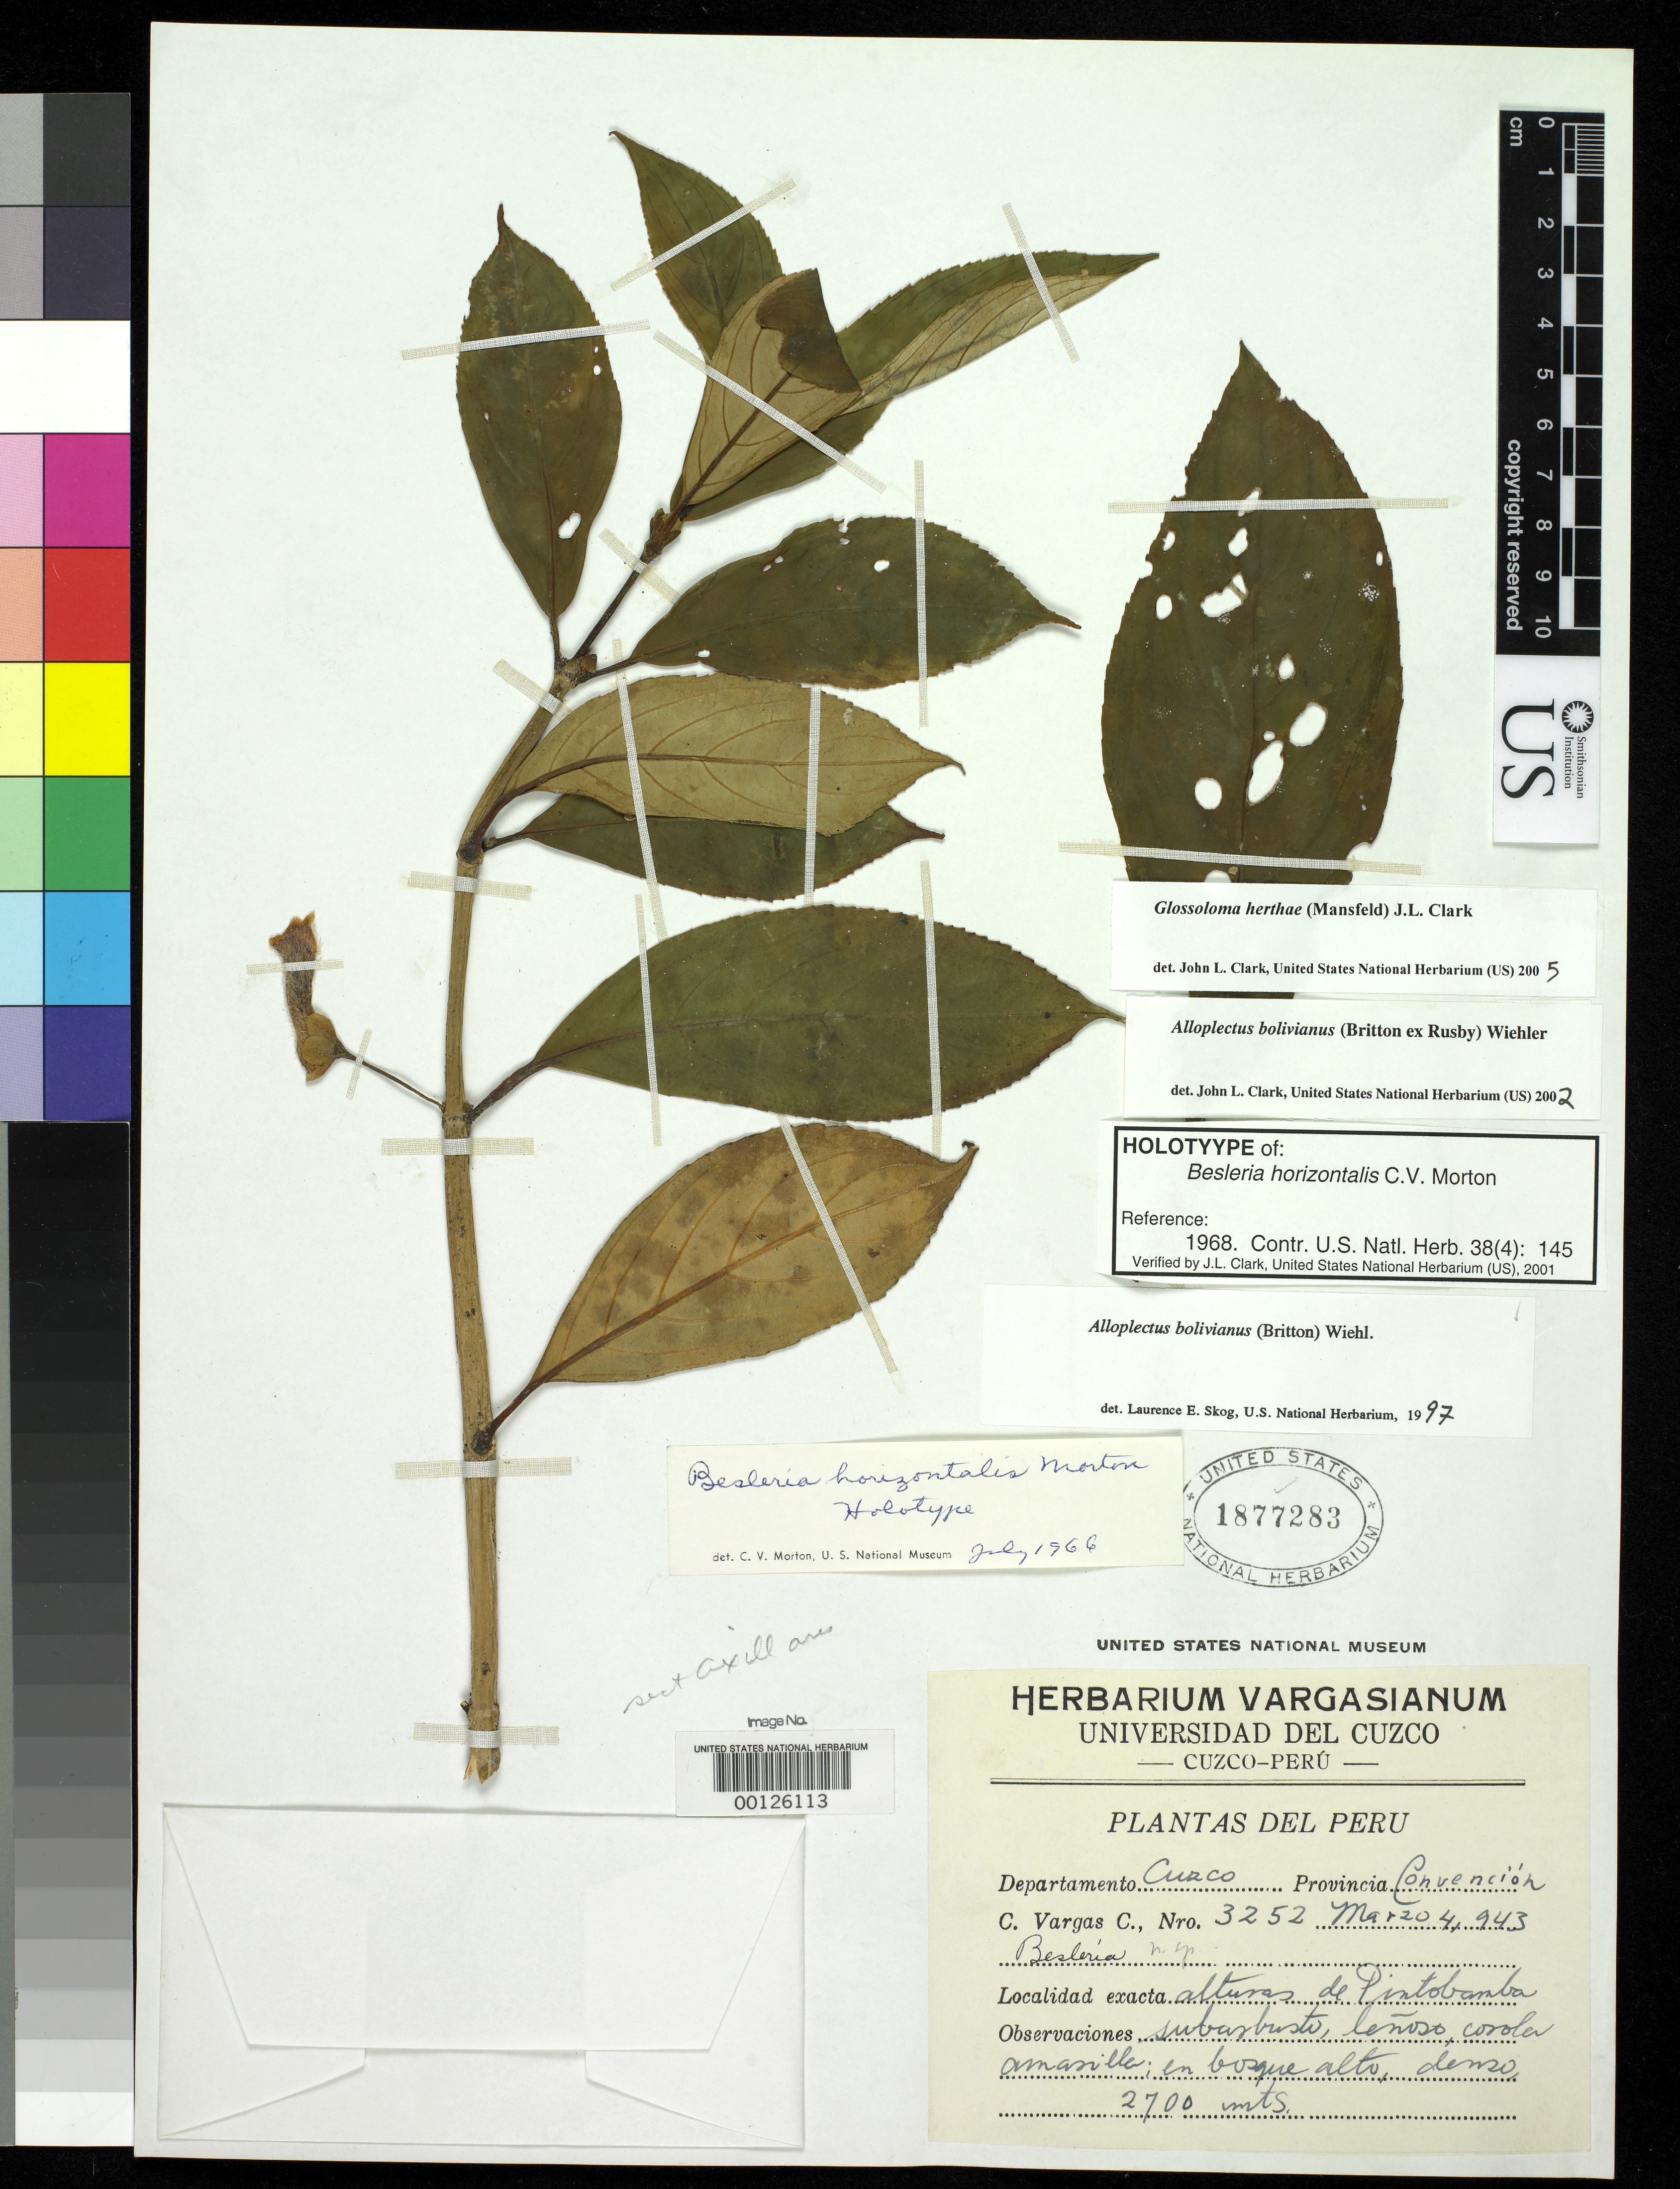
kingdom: Plantae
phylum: Tracheophyta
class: Magnoliopsida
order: Lamiales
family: Gesneriaceae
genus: Besleria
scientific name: Besleria horizontalis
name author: C.V. Morton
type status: Holotype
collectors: C. Vargas Calderón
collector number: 3252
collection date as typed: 04 Mar 1943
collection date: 1943-03-04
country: Peru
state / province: Cusco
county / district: La Convención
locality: Pintobamba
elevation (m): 2700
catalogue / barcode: US 1877283